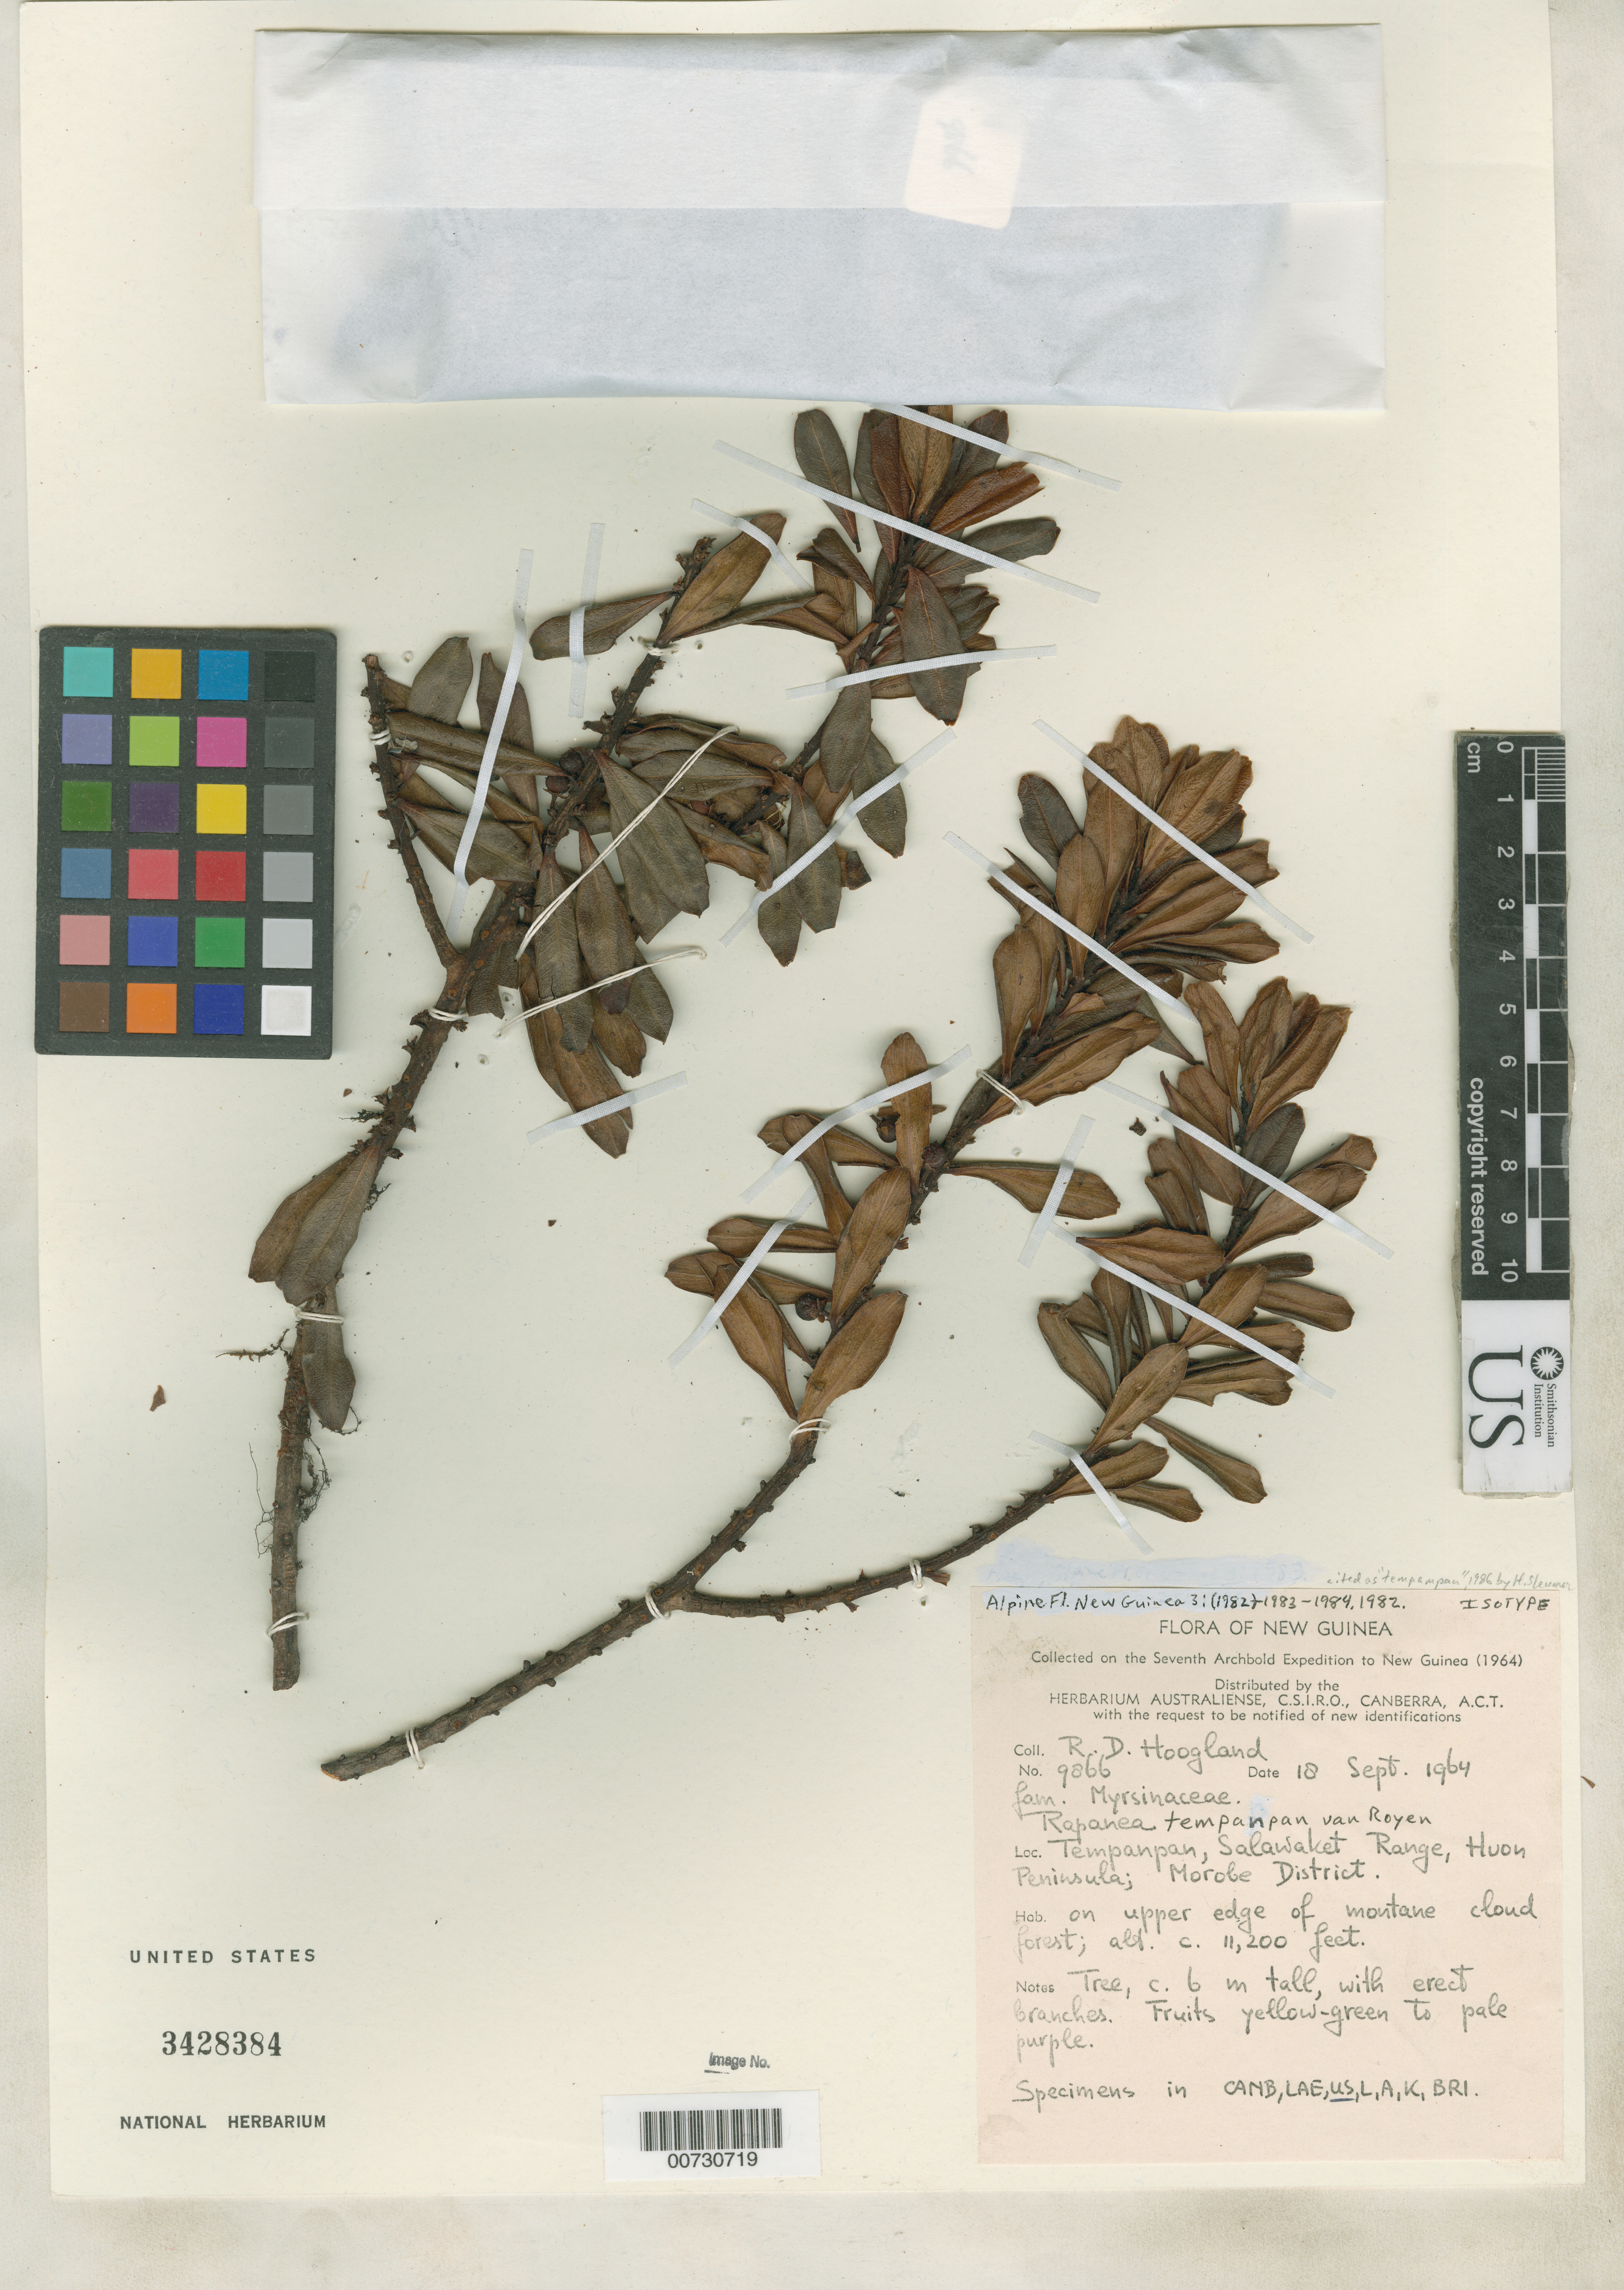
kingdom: Plantae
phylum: Tracheophyta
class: Magnoliopsida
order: Ericales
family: Primulaceae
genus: Rapanea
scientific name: Rapanea tempanpan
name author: P. Royen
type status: Isotype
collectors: R. D. Hoogland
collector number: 9866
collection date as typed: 18 Sep 1964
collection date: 1964-09-18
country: Papua New Guinea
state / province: Morobe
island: New Guinea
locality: Tempanpan, Salawaket Range, Houn Peninsula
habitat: On upper edge of montane cloud forest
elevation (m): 3414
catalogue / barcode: US 3428384